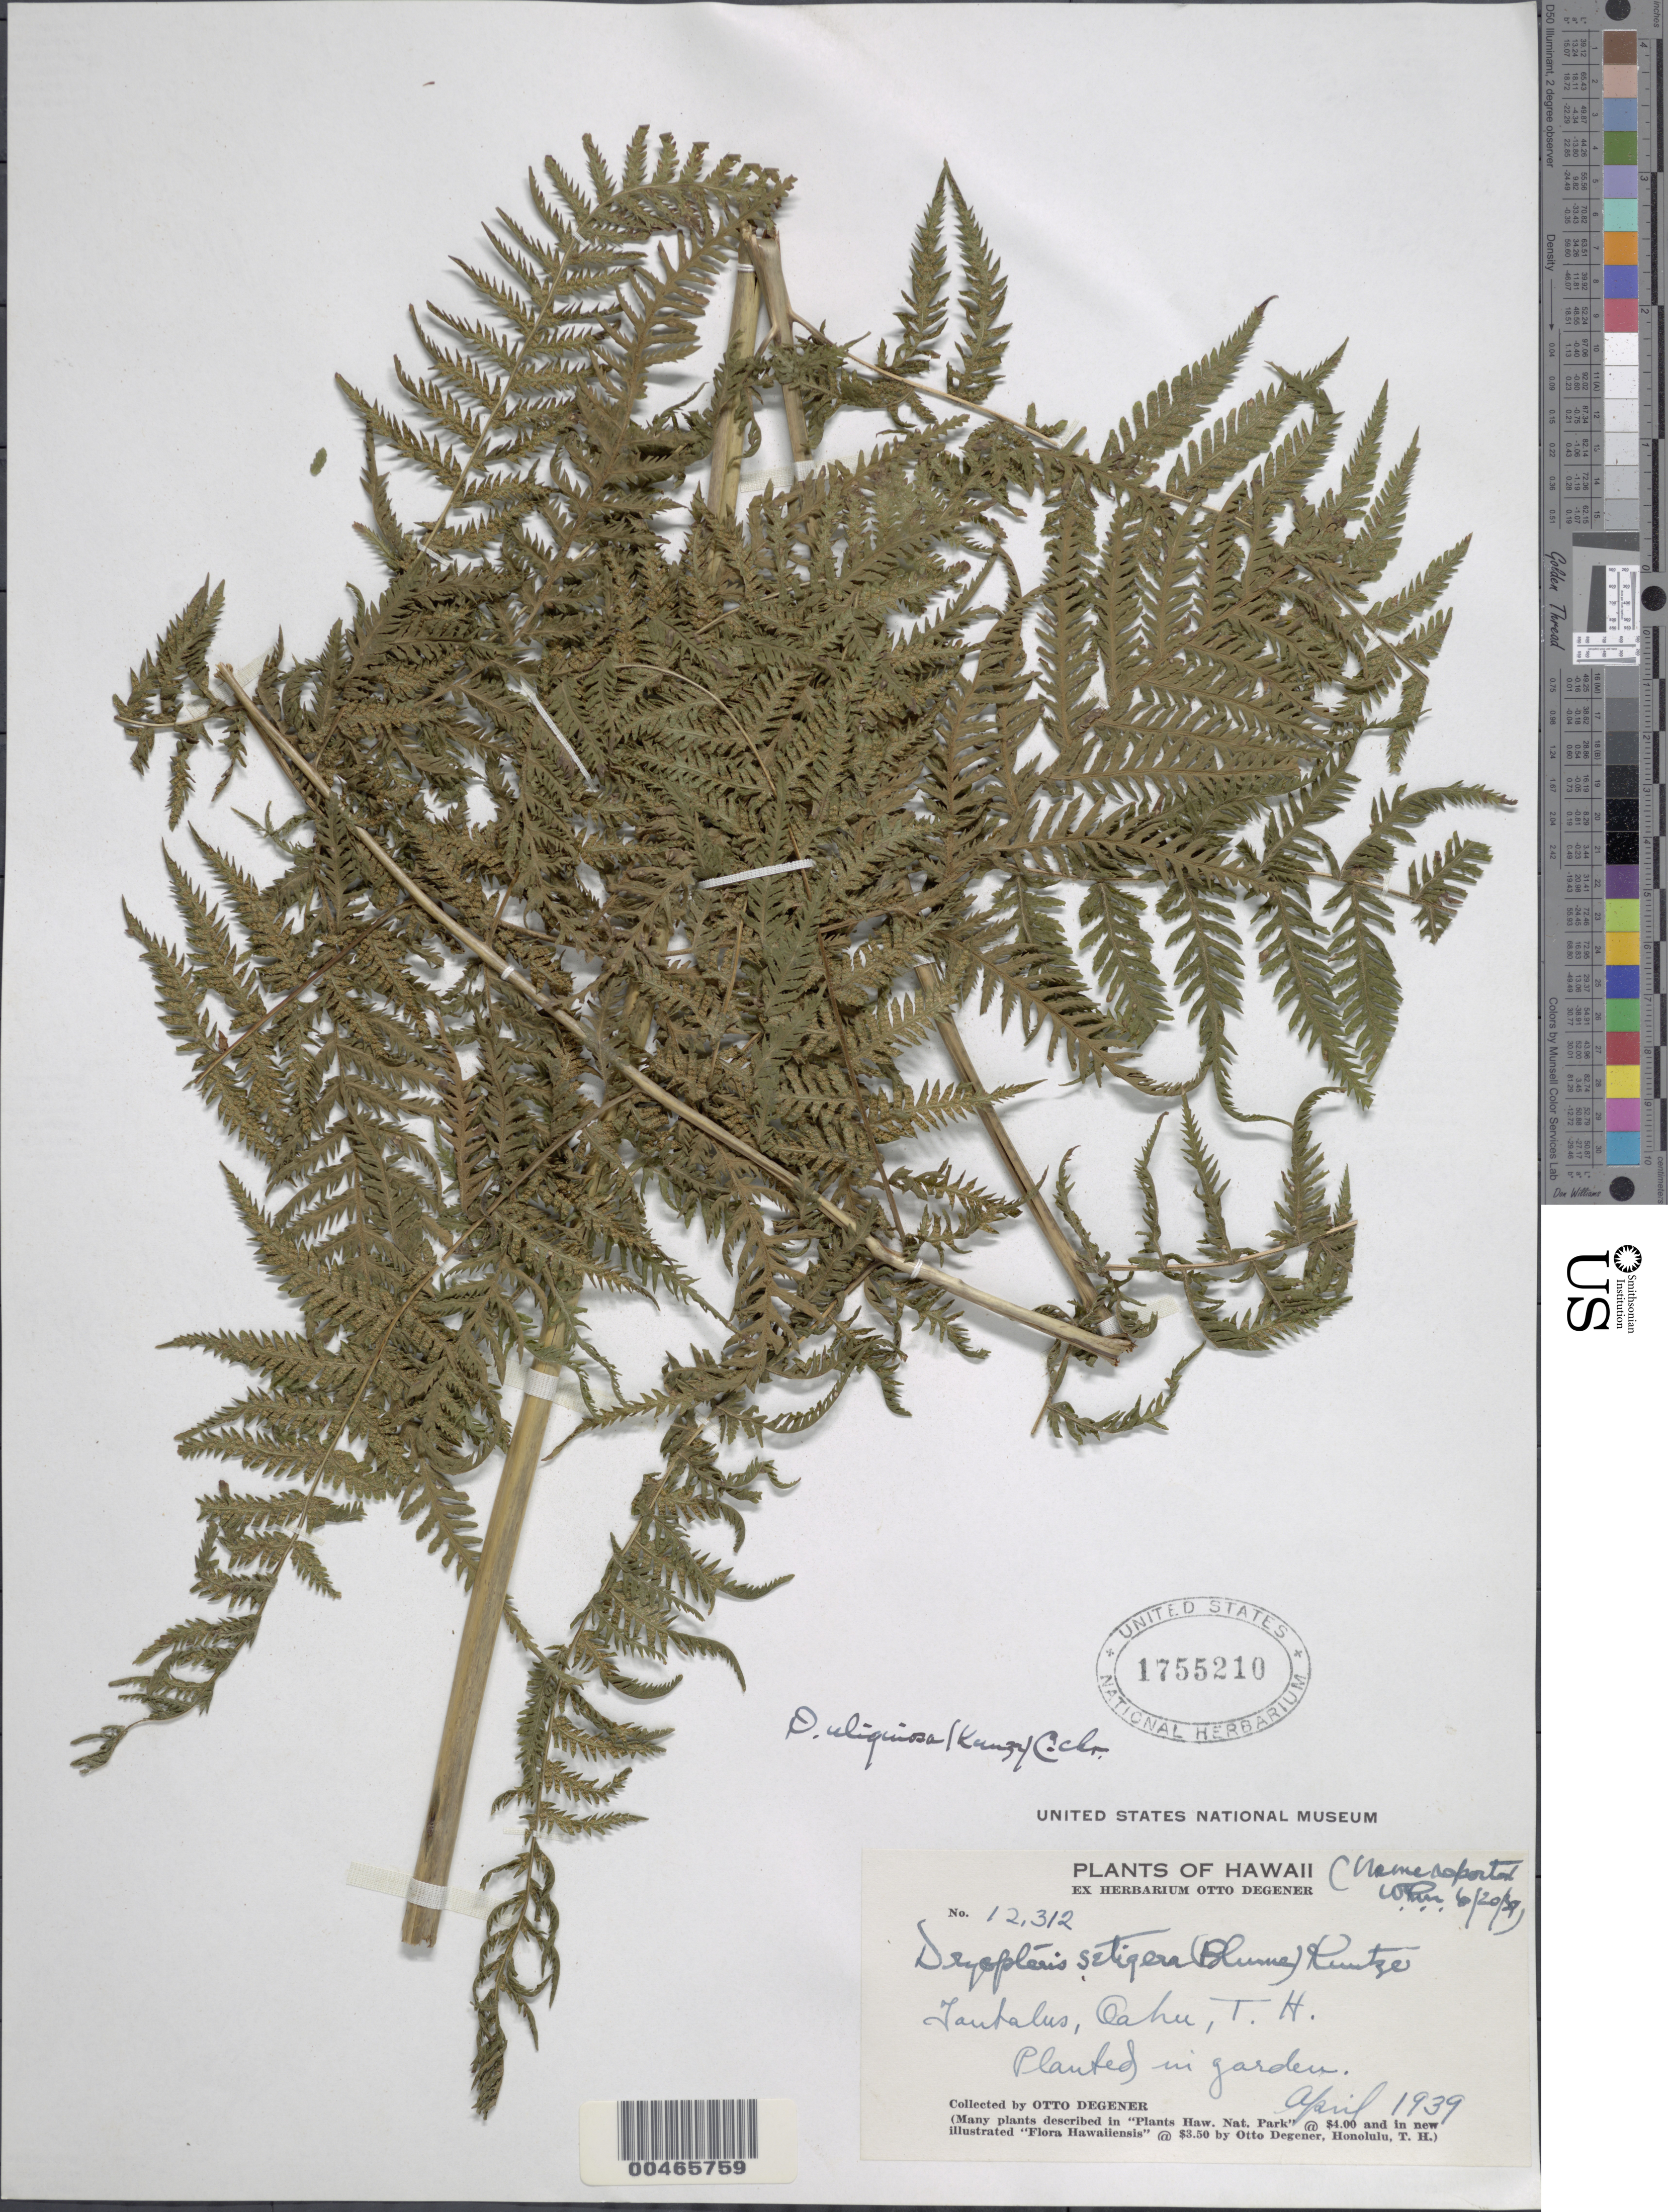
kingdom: Plantae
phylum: Tracheophyta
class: Polypodiopsida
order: Polypodiales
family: Thelypteridaceae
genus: Macrothelypteris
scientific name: Macrothelypteris torresiana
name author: (Gaudich.) Ching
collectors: O. Degener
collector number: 12312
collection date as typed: Apr 1939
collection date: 1939-04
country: United States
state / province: Hawaii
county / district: Honolulu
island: Oahu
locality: Tantalus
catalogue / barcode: US 1755210